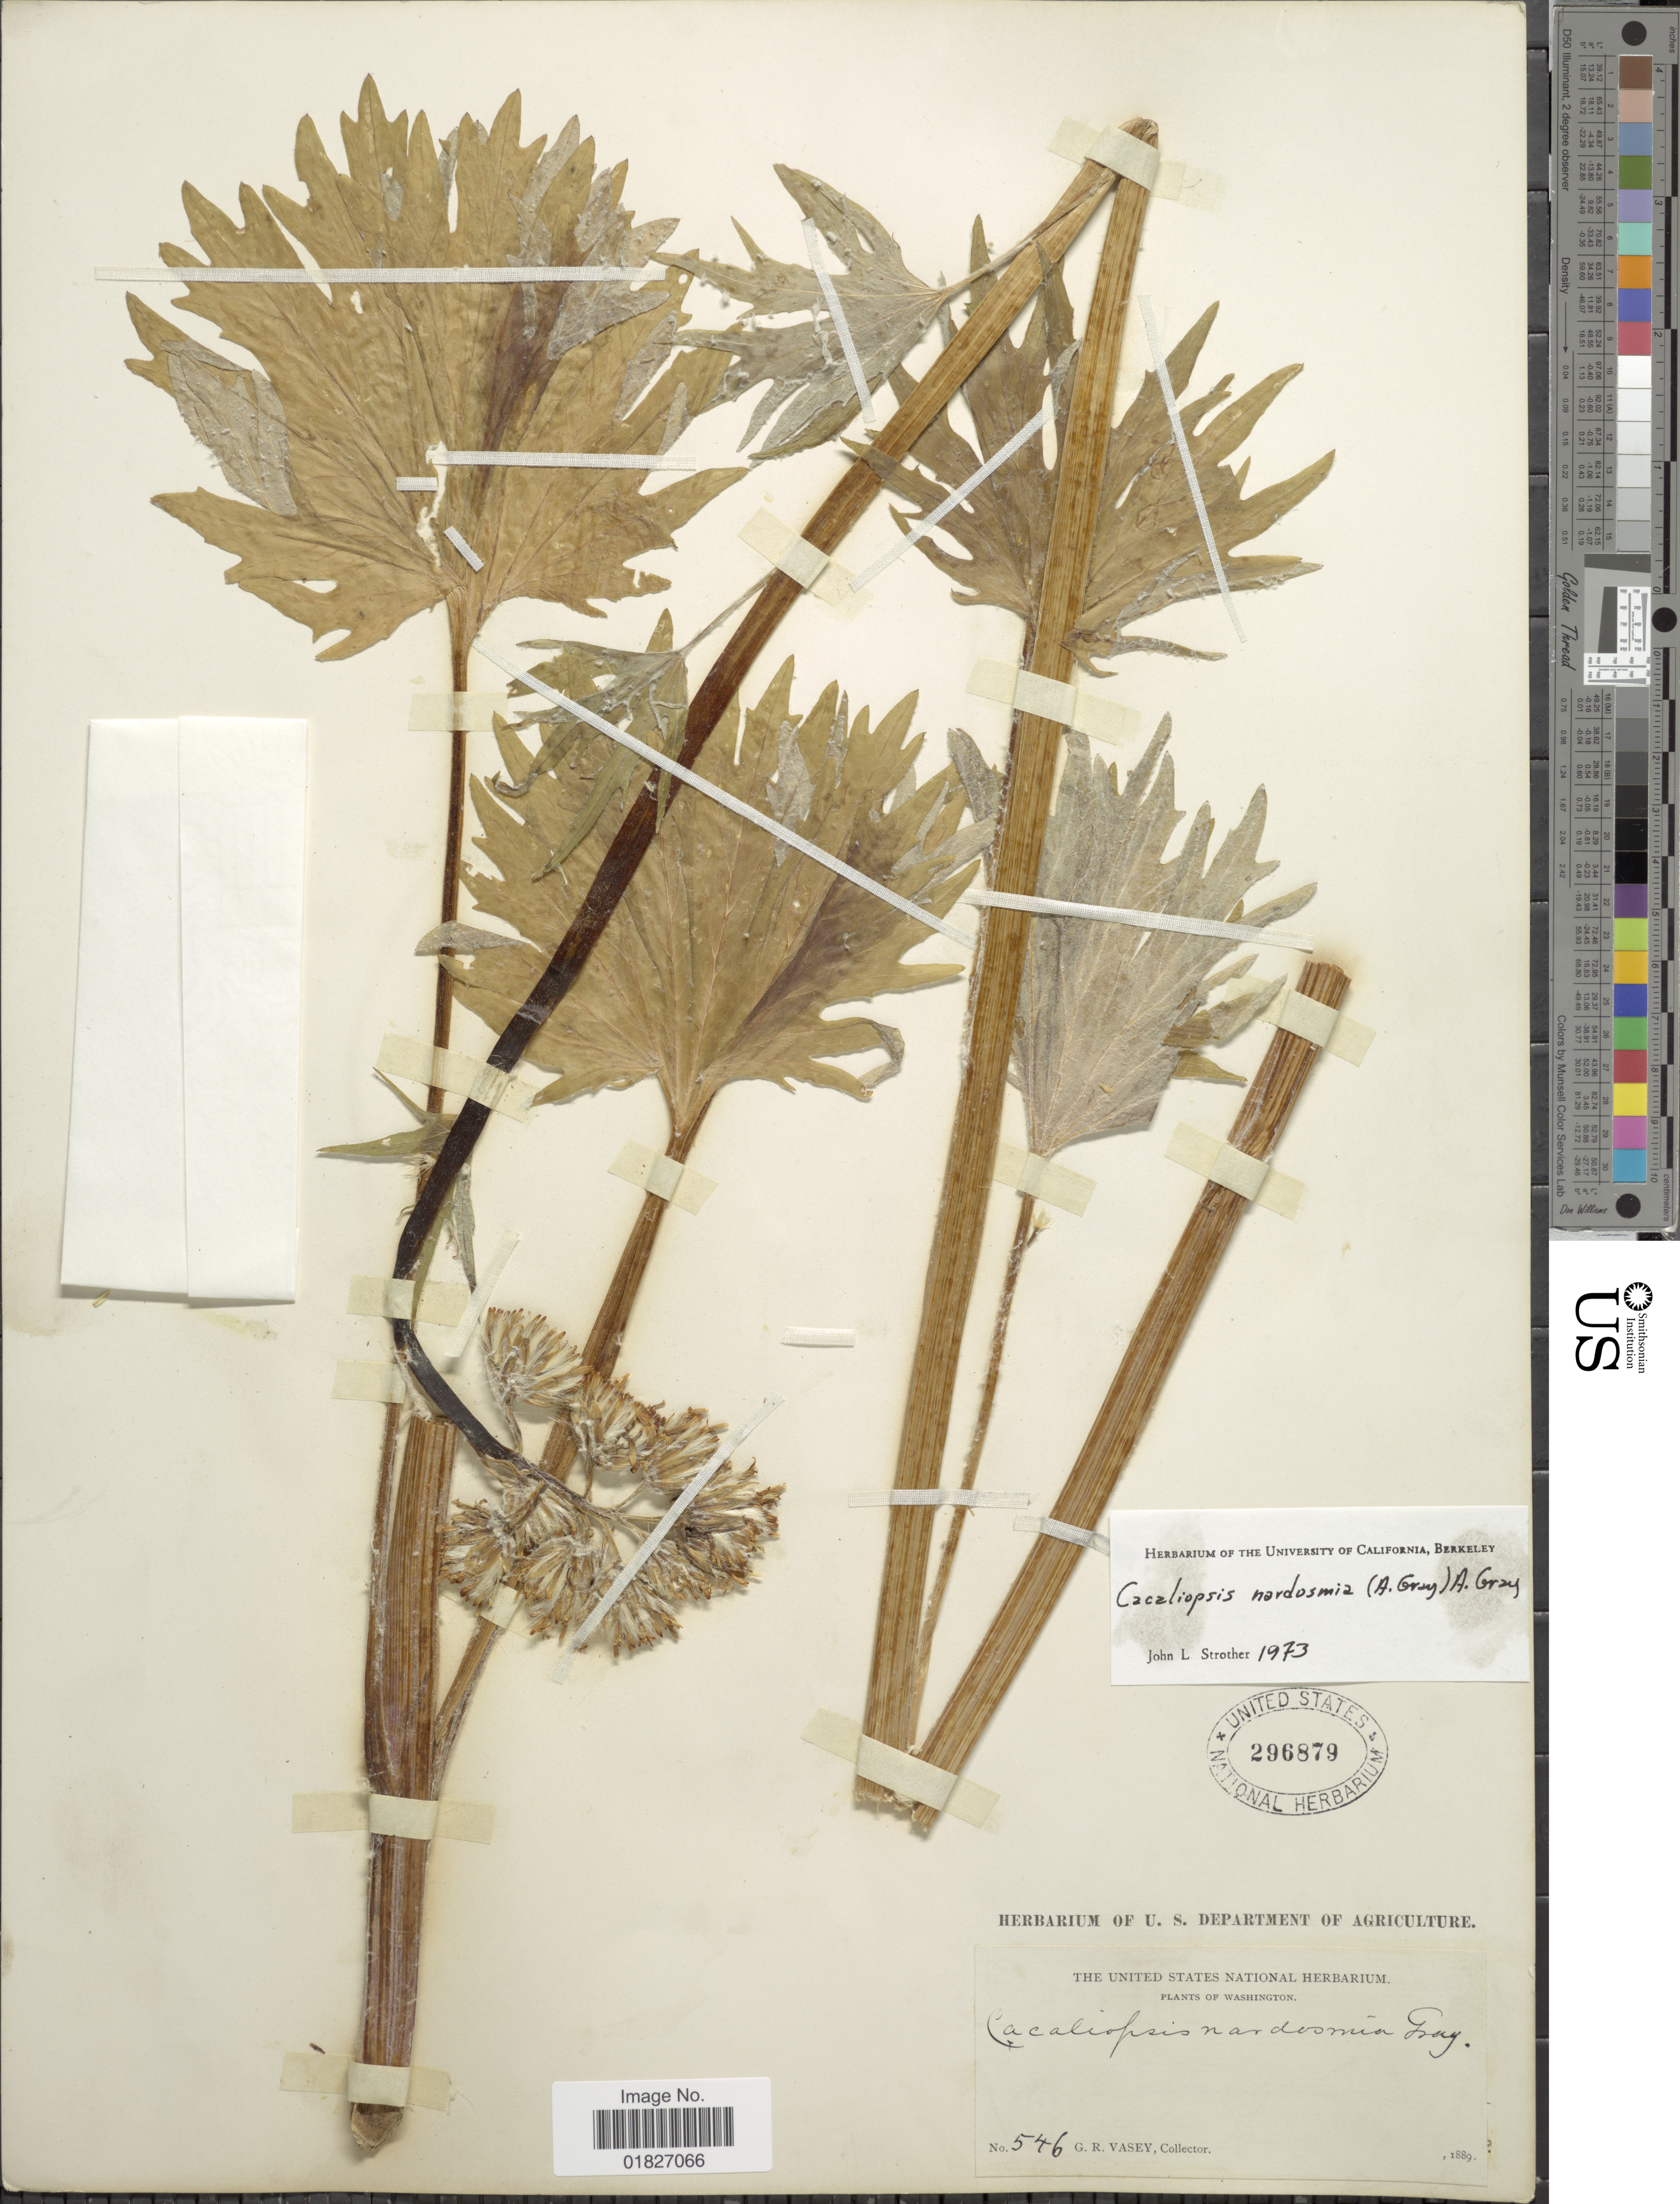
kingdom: Plantae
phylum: Tracheophyta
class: Magnoliopsida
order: Asterales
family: Asteraceae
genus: Cacaliopsis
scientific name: Cacaliopsis nardosmia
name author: A. Gray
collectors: G. R. Vasey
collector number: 546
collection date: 1889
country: United States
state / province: Washington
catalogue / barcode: US 296879